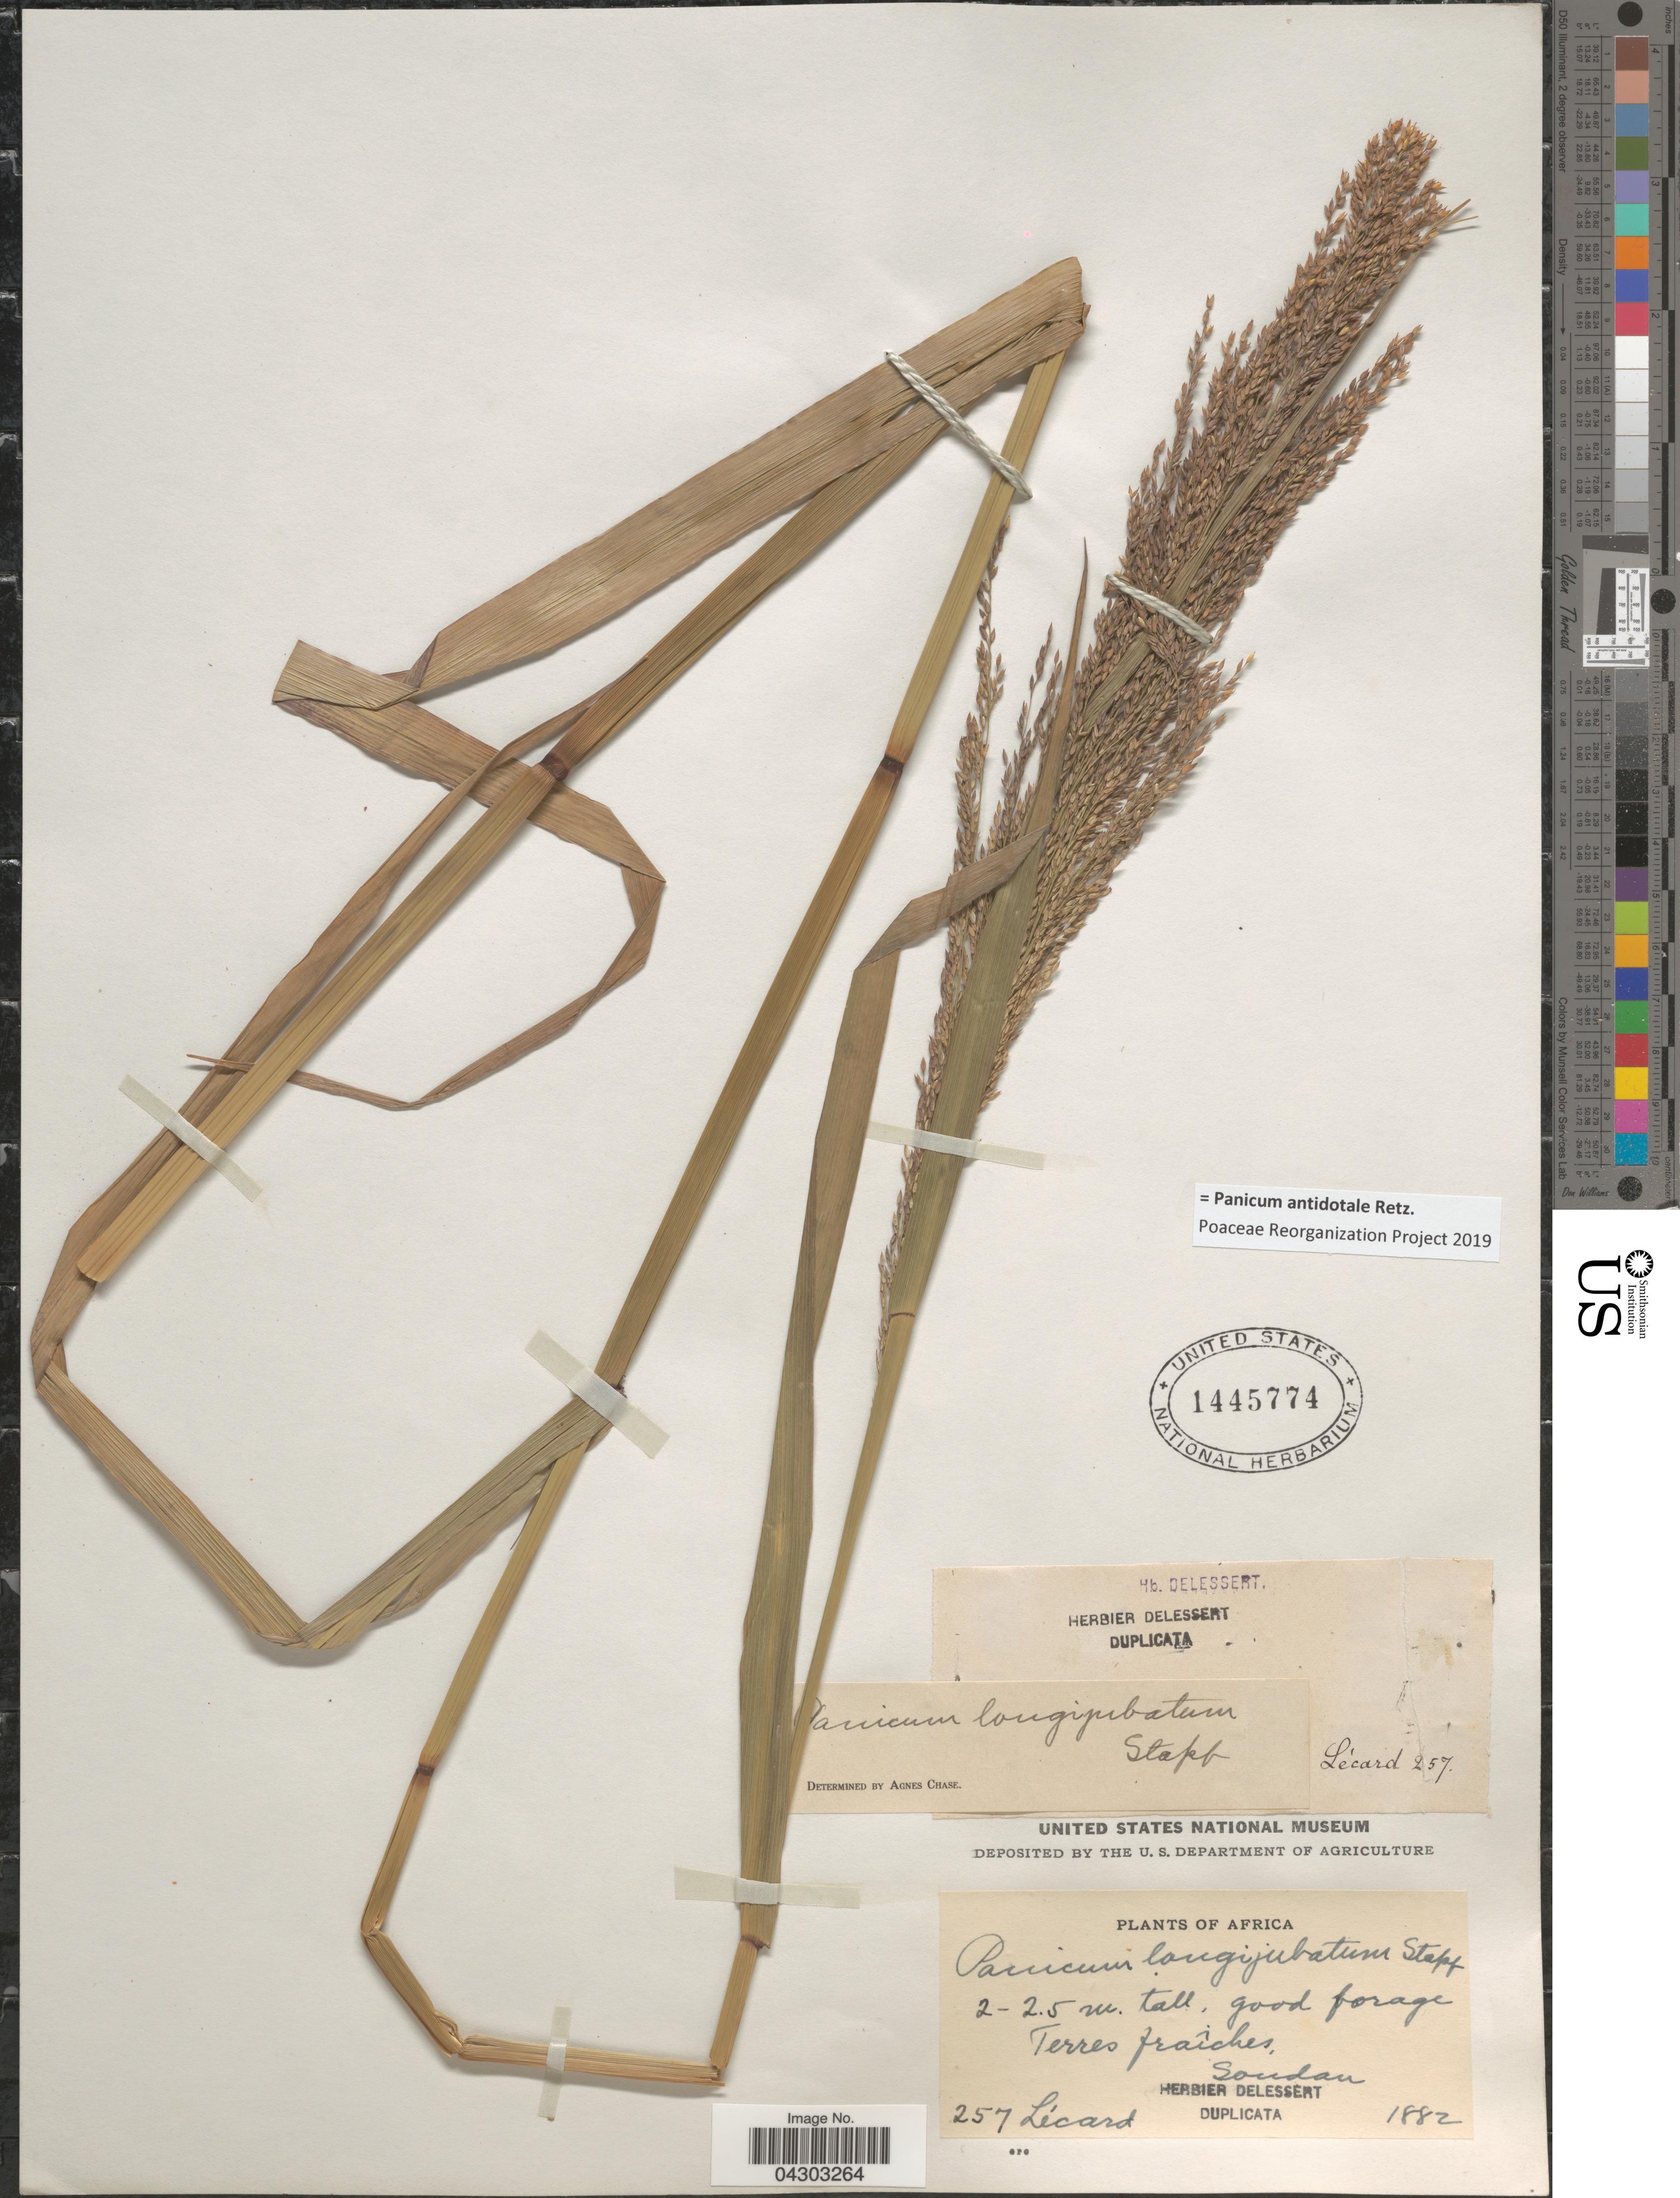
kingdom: Plantae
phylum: Tracheophyta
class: Liliopsida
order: Poales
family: Poaceae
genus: Panicum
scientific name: Panicum antidotale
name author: Retz.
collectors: Lécard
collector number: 257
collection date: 1882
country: Sudan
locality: Terres fraîches.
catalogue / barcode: US 1445774